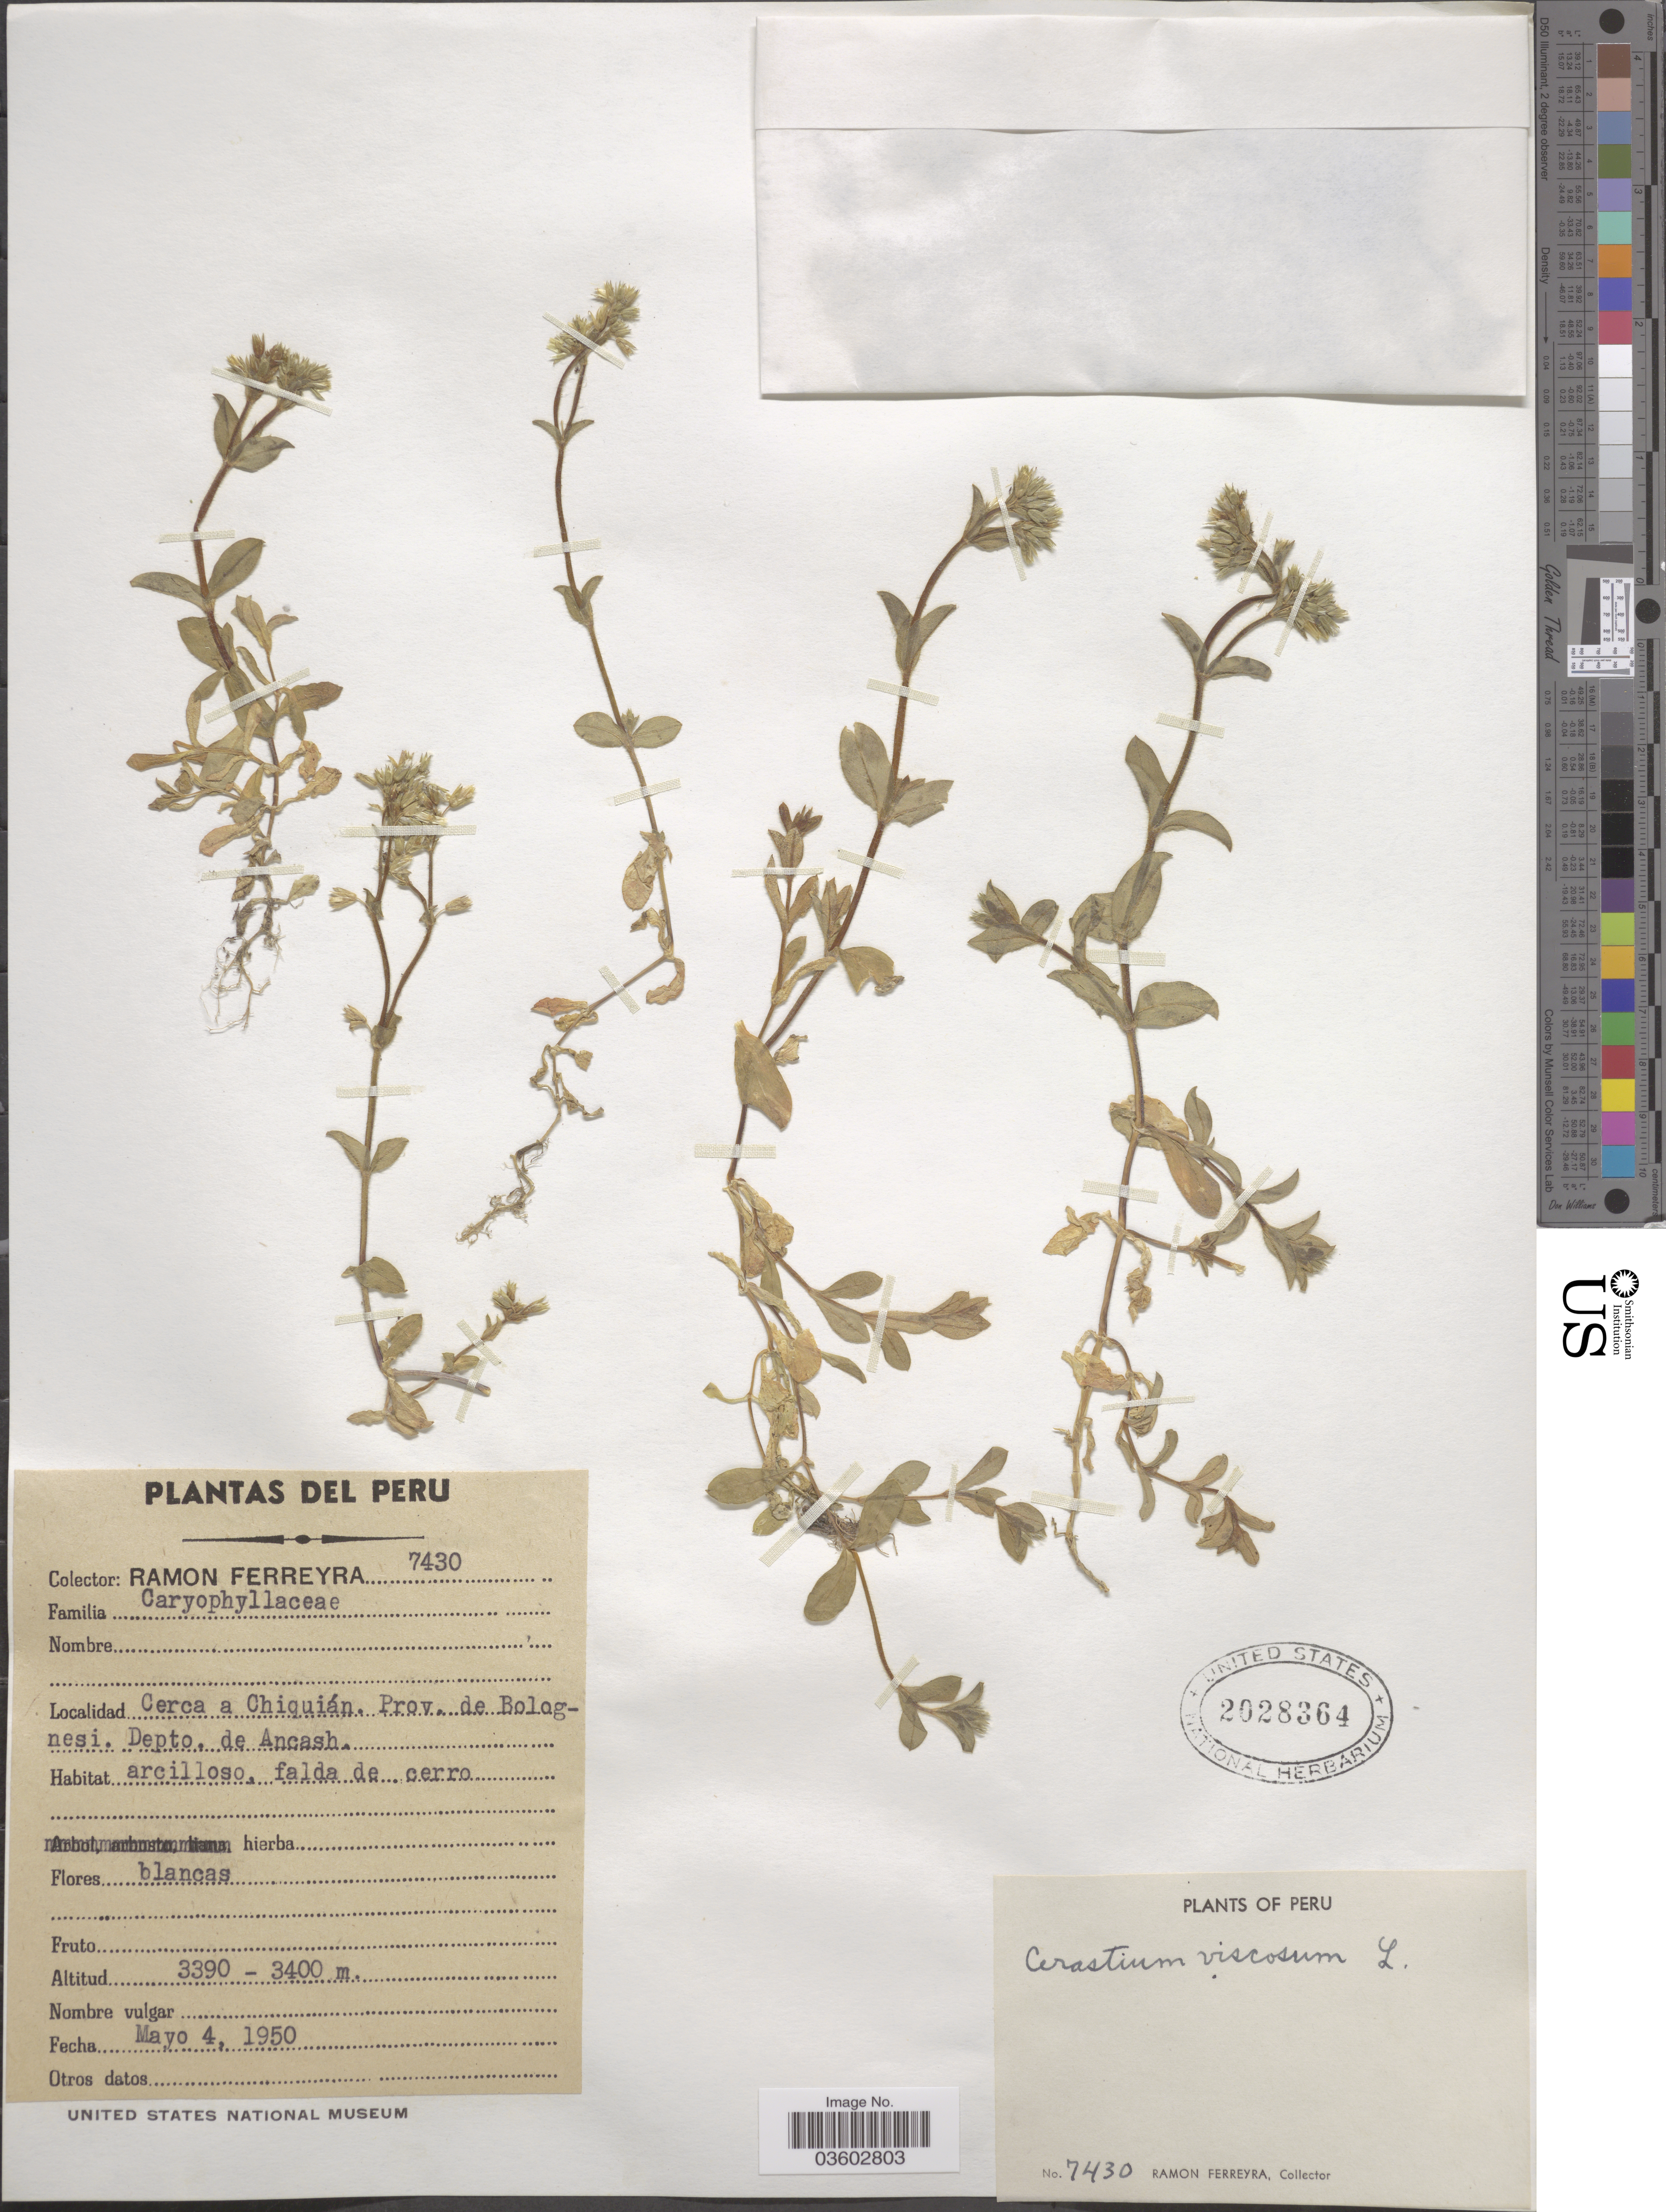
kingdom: Plantae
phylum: Tracheophyta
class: Magnoliopsida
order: Caryophyllales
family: Caryophyllaceae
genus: Cerastium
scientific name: Cerastium viscosum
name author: L.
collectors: R. A. Ferreyra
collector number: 7430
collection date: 1950-05-04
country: Peru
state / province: Ancash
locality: Cerca a Chiquián. Prov. de Bolognesi. Depto. de Ancash.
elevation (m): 3390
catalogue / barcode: US 2028364